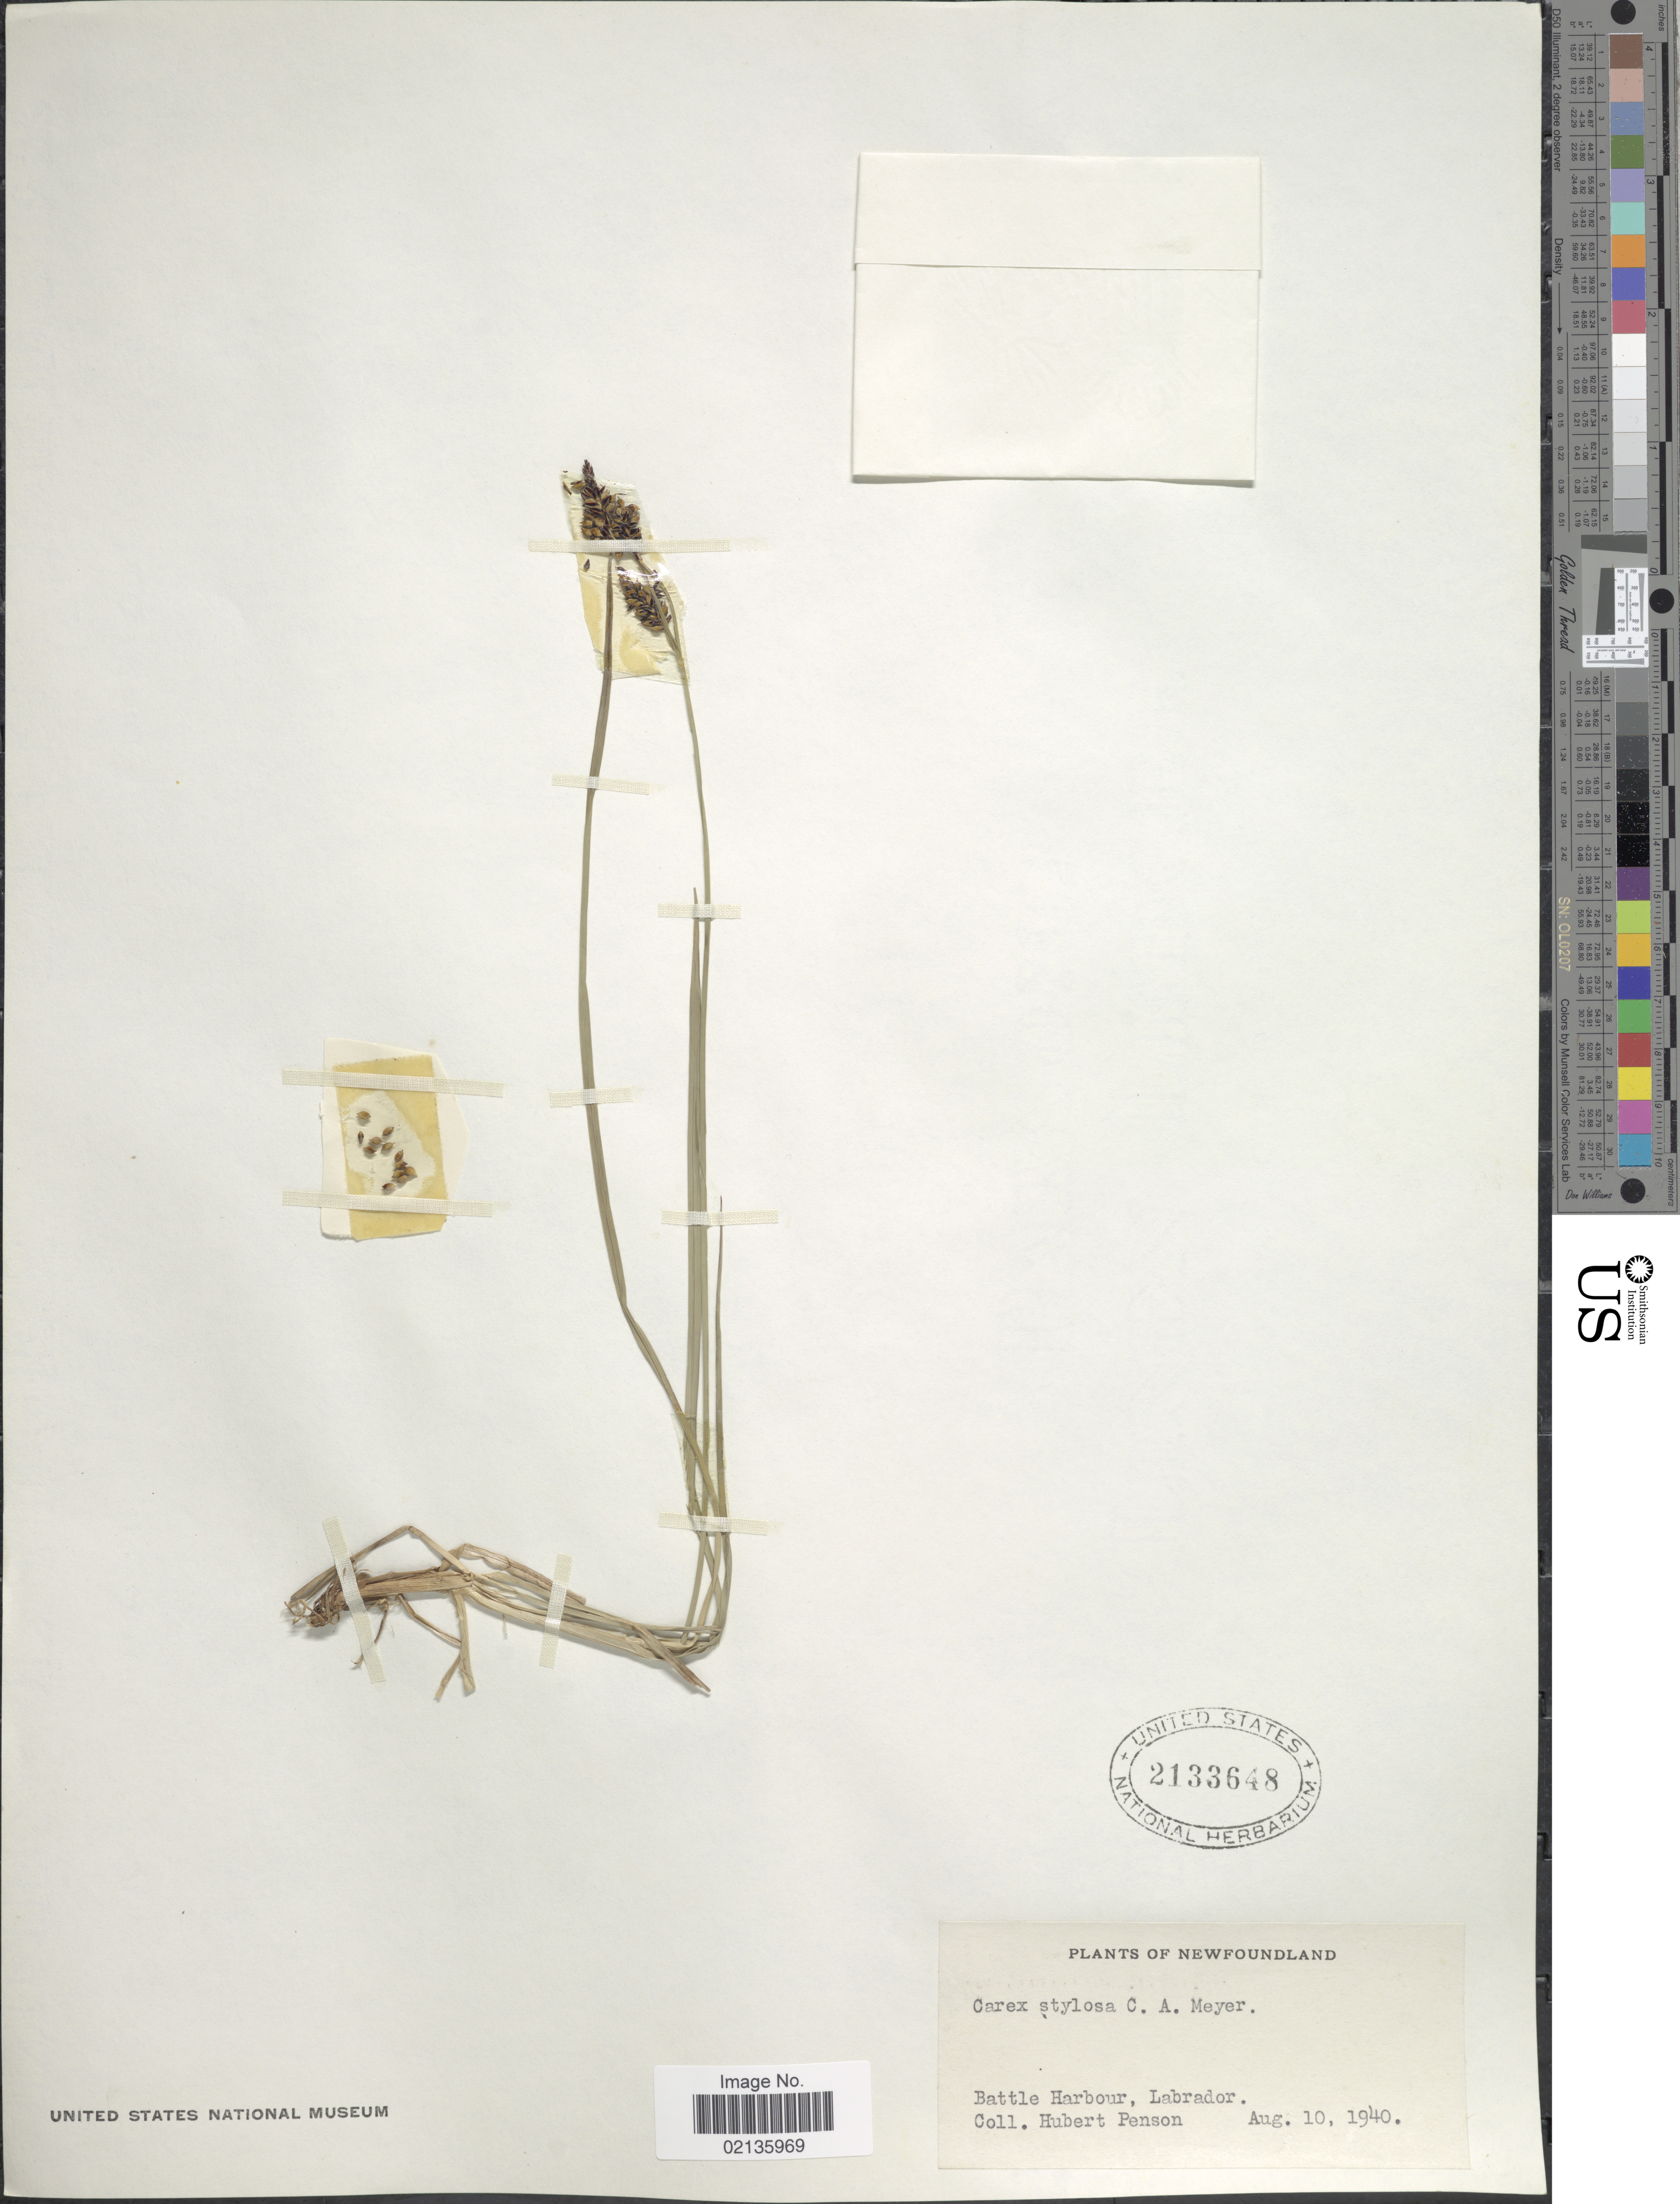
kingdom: Plantae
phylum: Tracheophyta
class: Liliopsida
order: Poales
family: Cyperaceae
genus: Carex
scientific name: Carex stylosa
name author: C.A. Mey.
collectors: H. Penson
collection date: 1940-08-10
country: Canada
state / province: Newfoundland and Labrador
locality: Battle Harbour, Labrador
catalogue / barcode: US 2133648